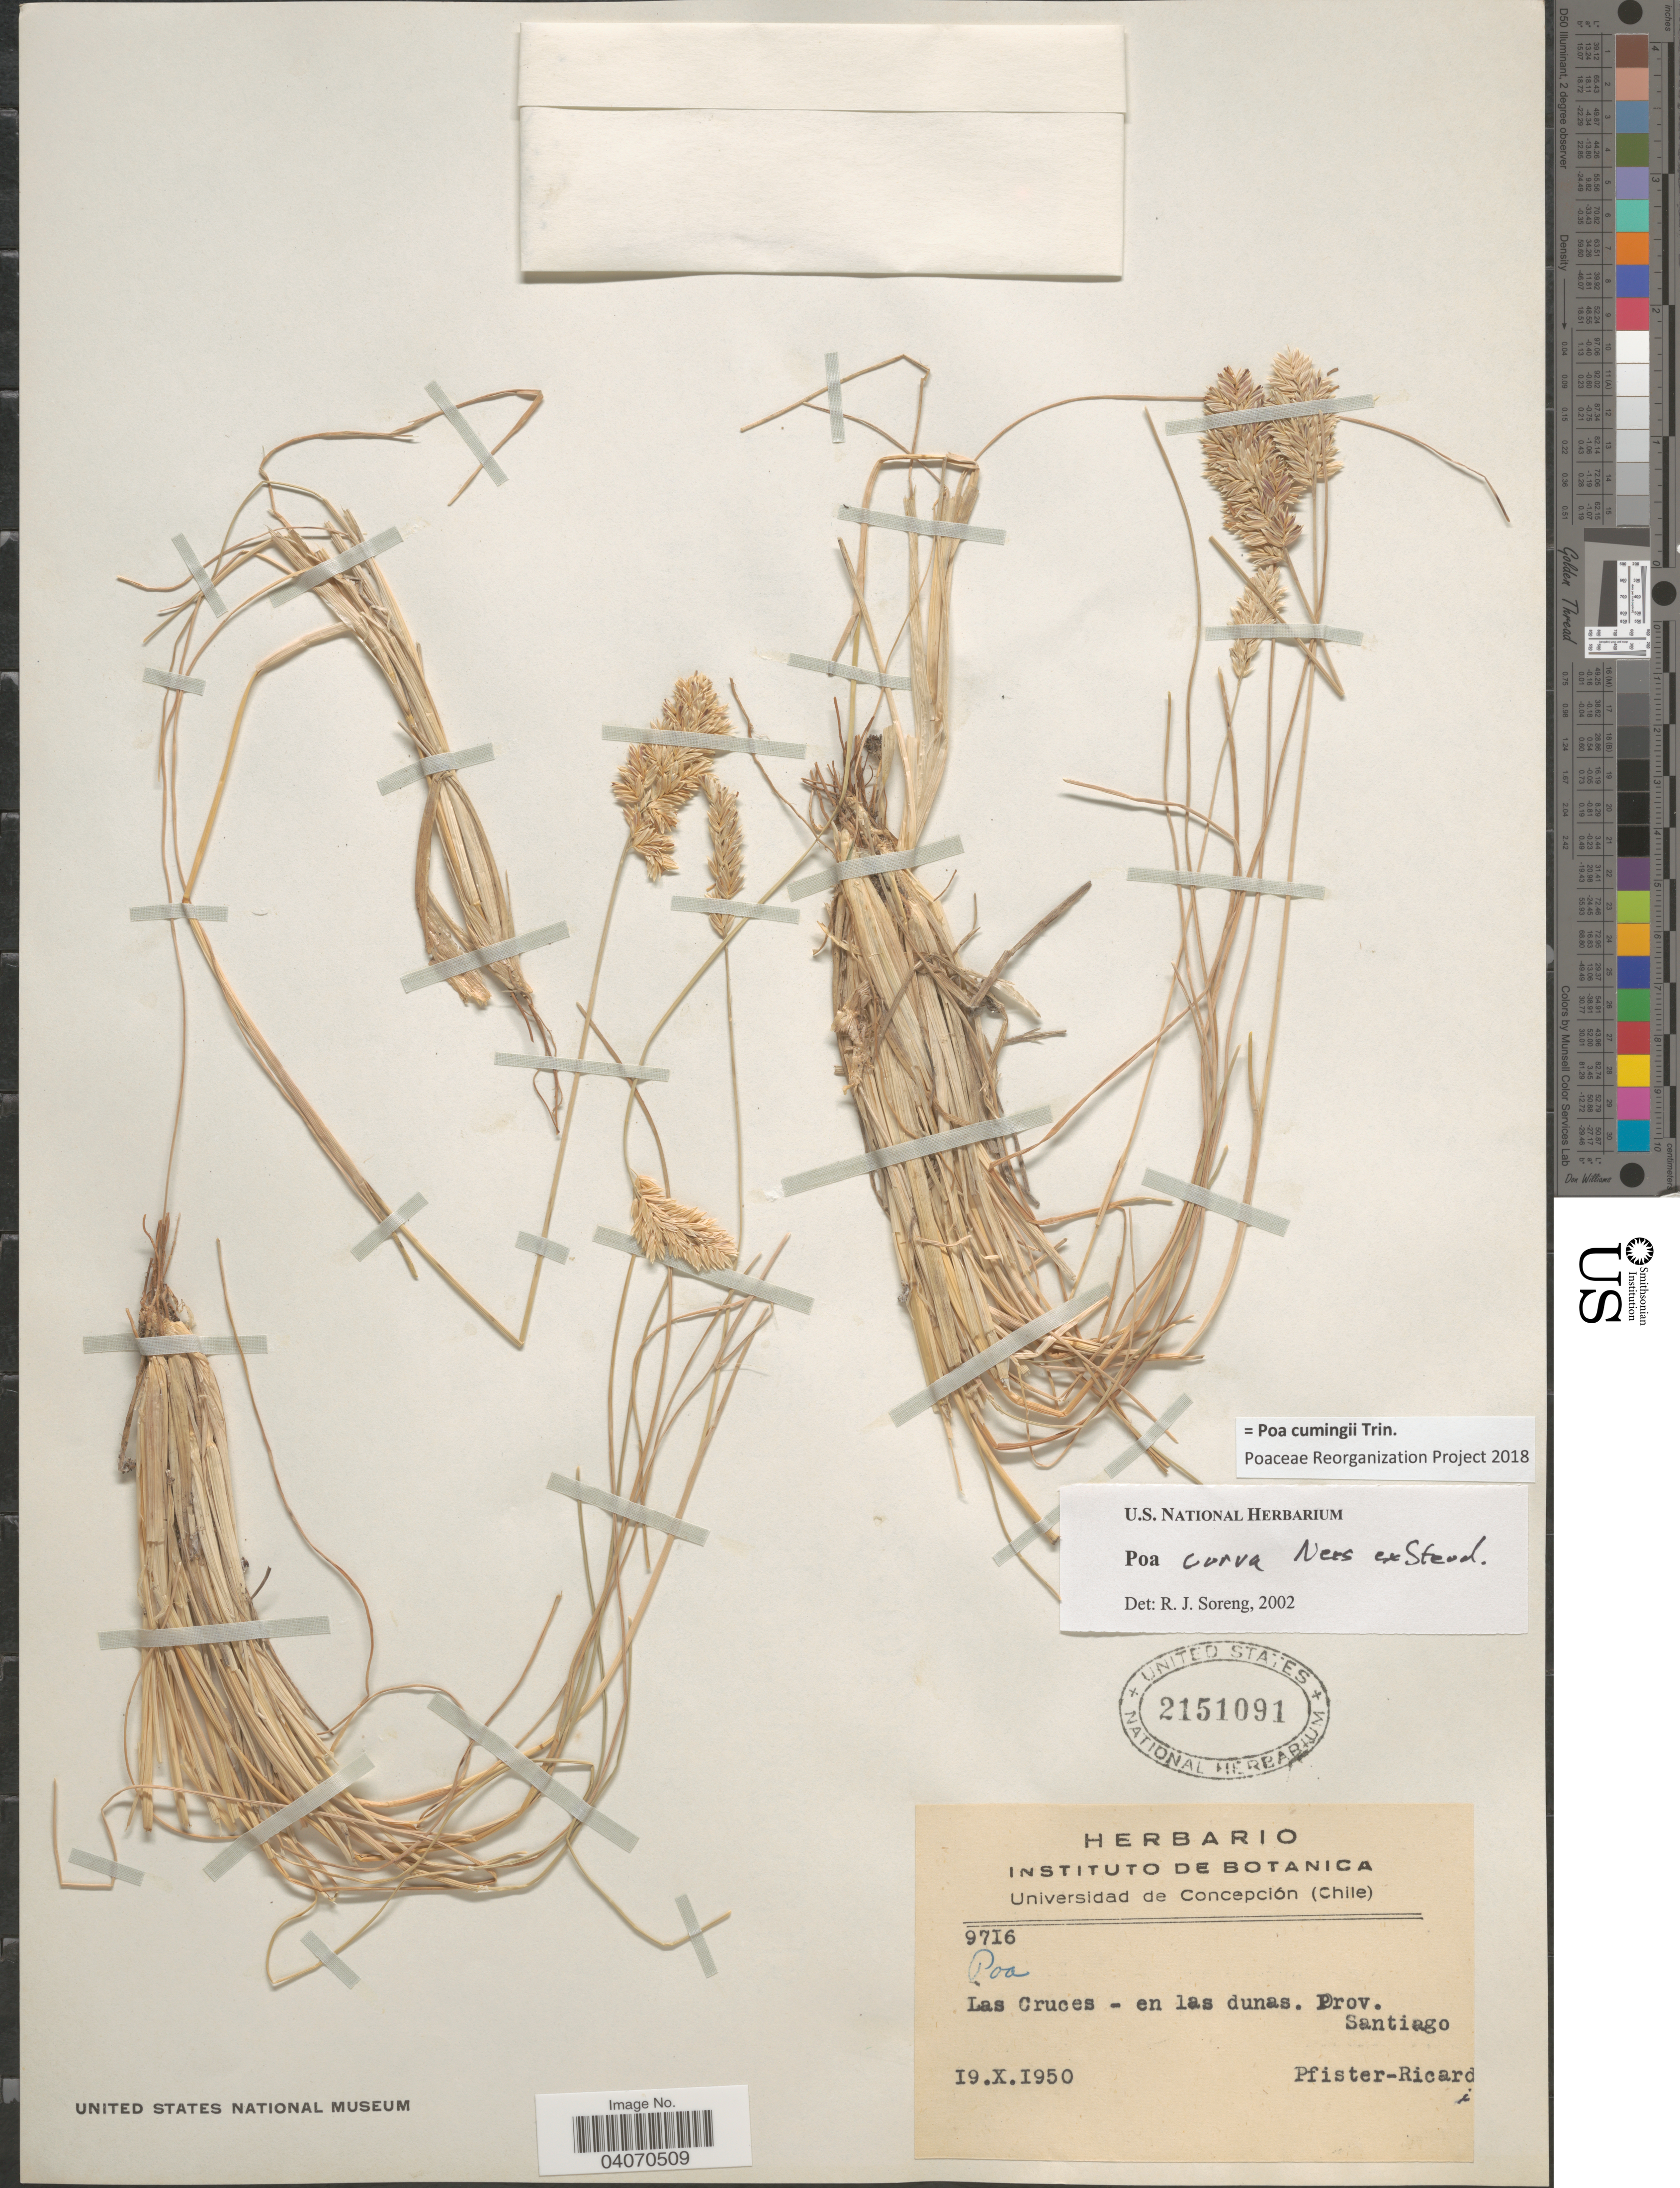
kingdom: Plantae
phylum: Tracheophyta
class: Liliopsida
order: Poales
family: Poaceae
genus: Poa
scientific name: Poa cumingii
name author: Trin.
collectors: Pfister-Ricardi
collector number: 9716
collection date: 1950-10-19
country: Chile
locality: Las Cruces - en las dunas. Prov. Santiago.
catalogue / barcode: US 2151091